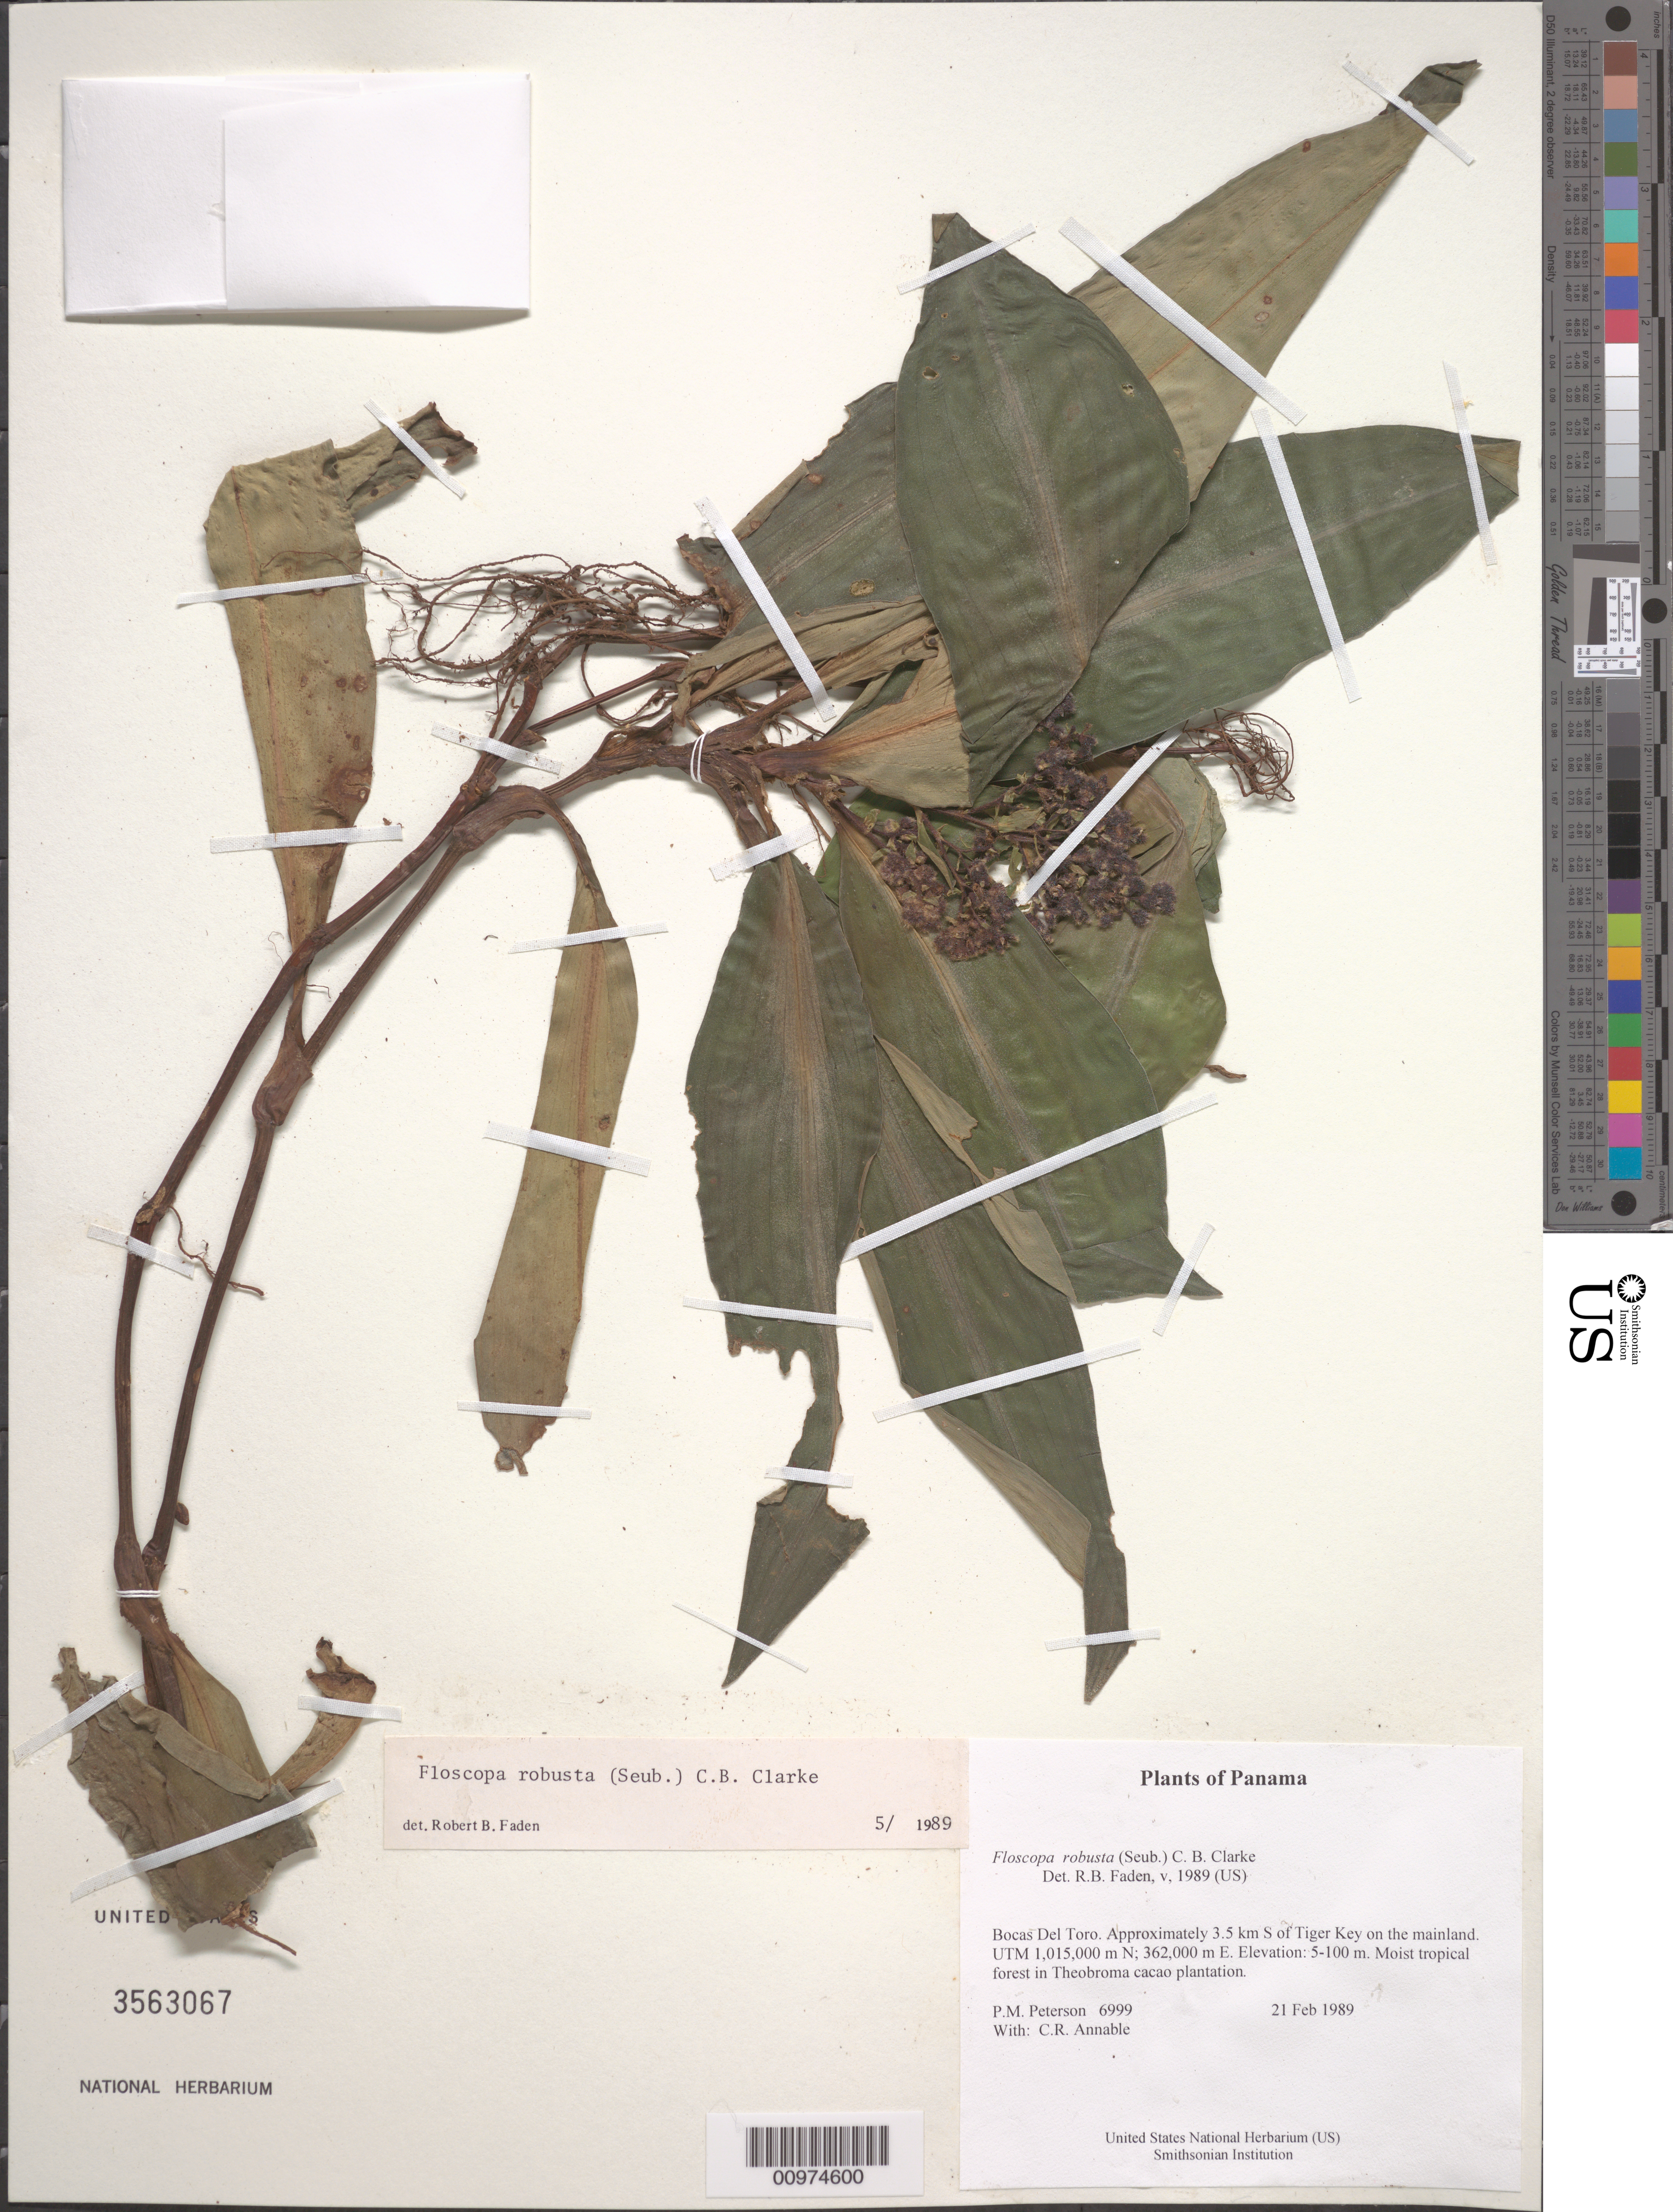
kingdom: Plantae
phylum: Tracheophyta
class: Liliopsida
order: Commelinales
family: Commelinaceae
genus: Floscopa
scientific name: Floscopa robusta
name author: (Seub.) C.B. Clarke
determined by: Faden, Robert B., (US), Smithsonian Institution - National Museum of Natural History (UNITED STATES)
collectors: P. M. Peterson & C. R. Annable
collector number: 6999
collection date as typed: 21 Feb 1989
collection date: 1989-02-21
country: Panama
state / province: Bocas del Toro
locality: Approximately 3.5 km S of Tiger Key on the mainland, UTM 1,015,000 m N; 362,000 m E.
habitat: Moist tropical forest in Theobroma cacao plantation.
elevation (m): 5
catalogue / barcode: US 3563067